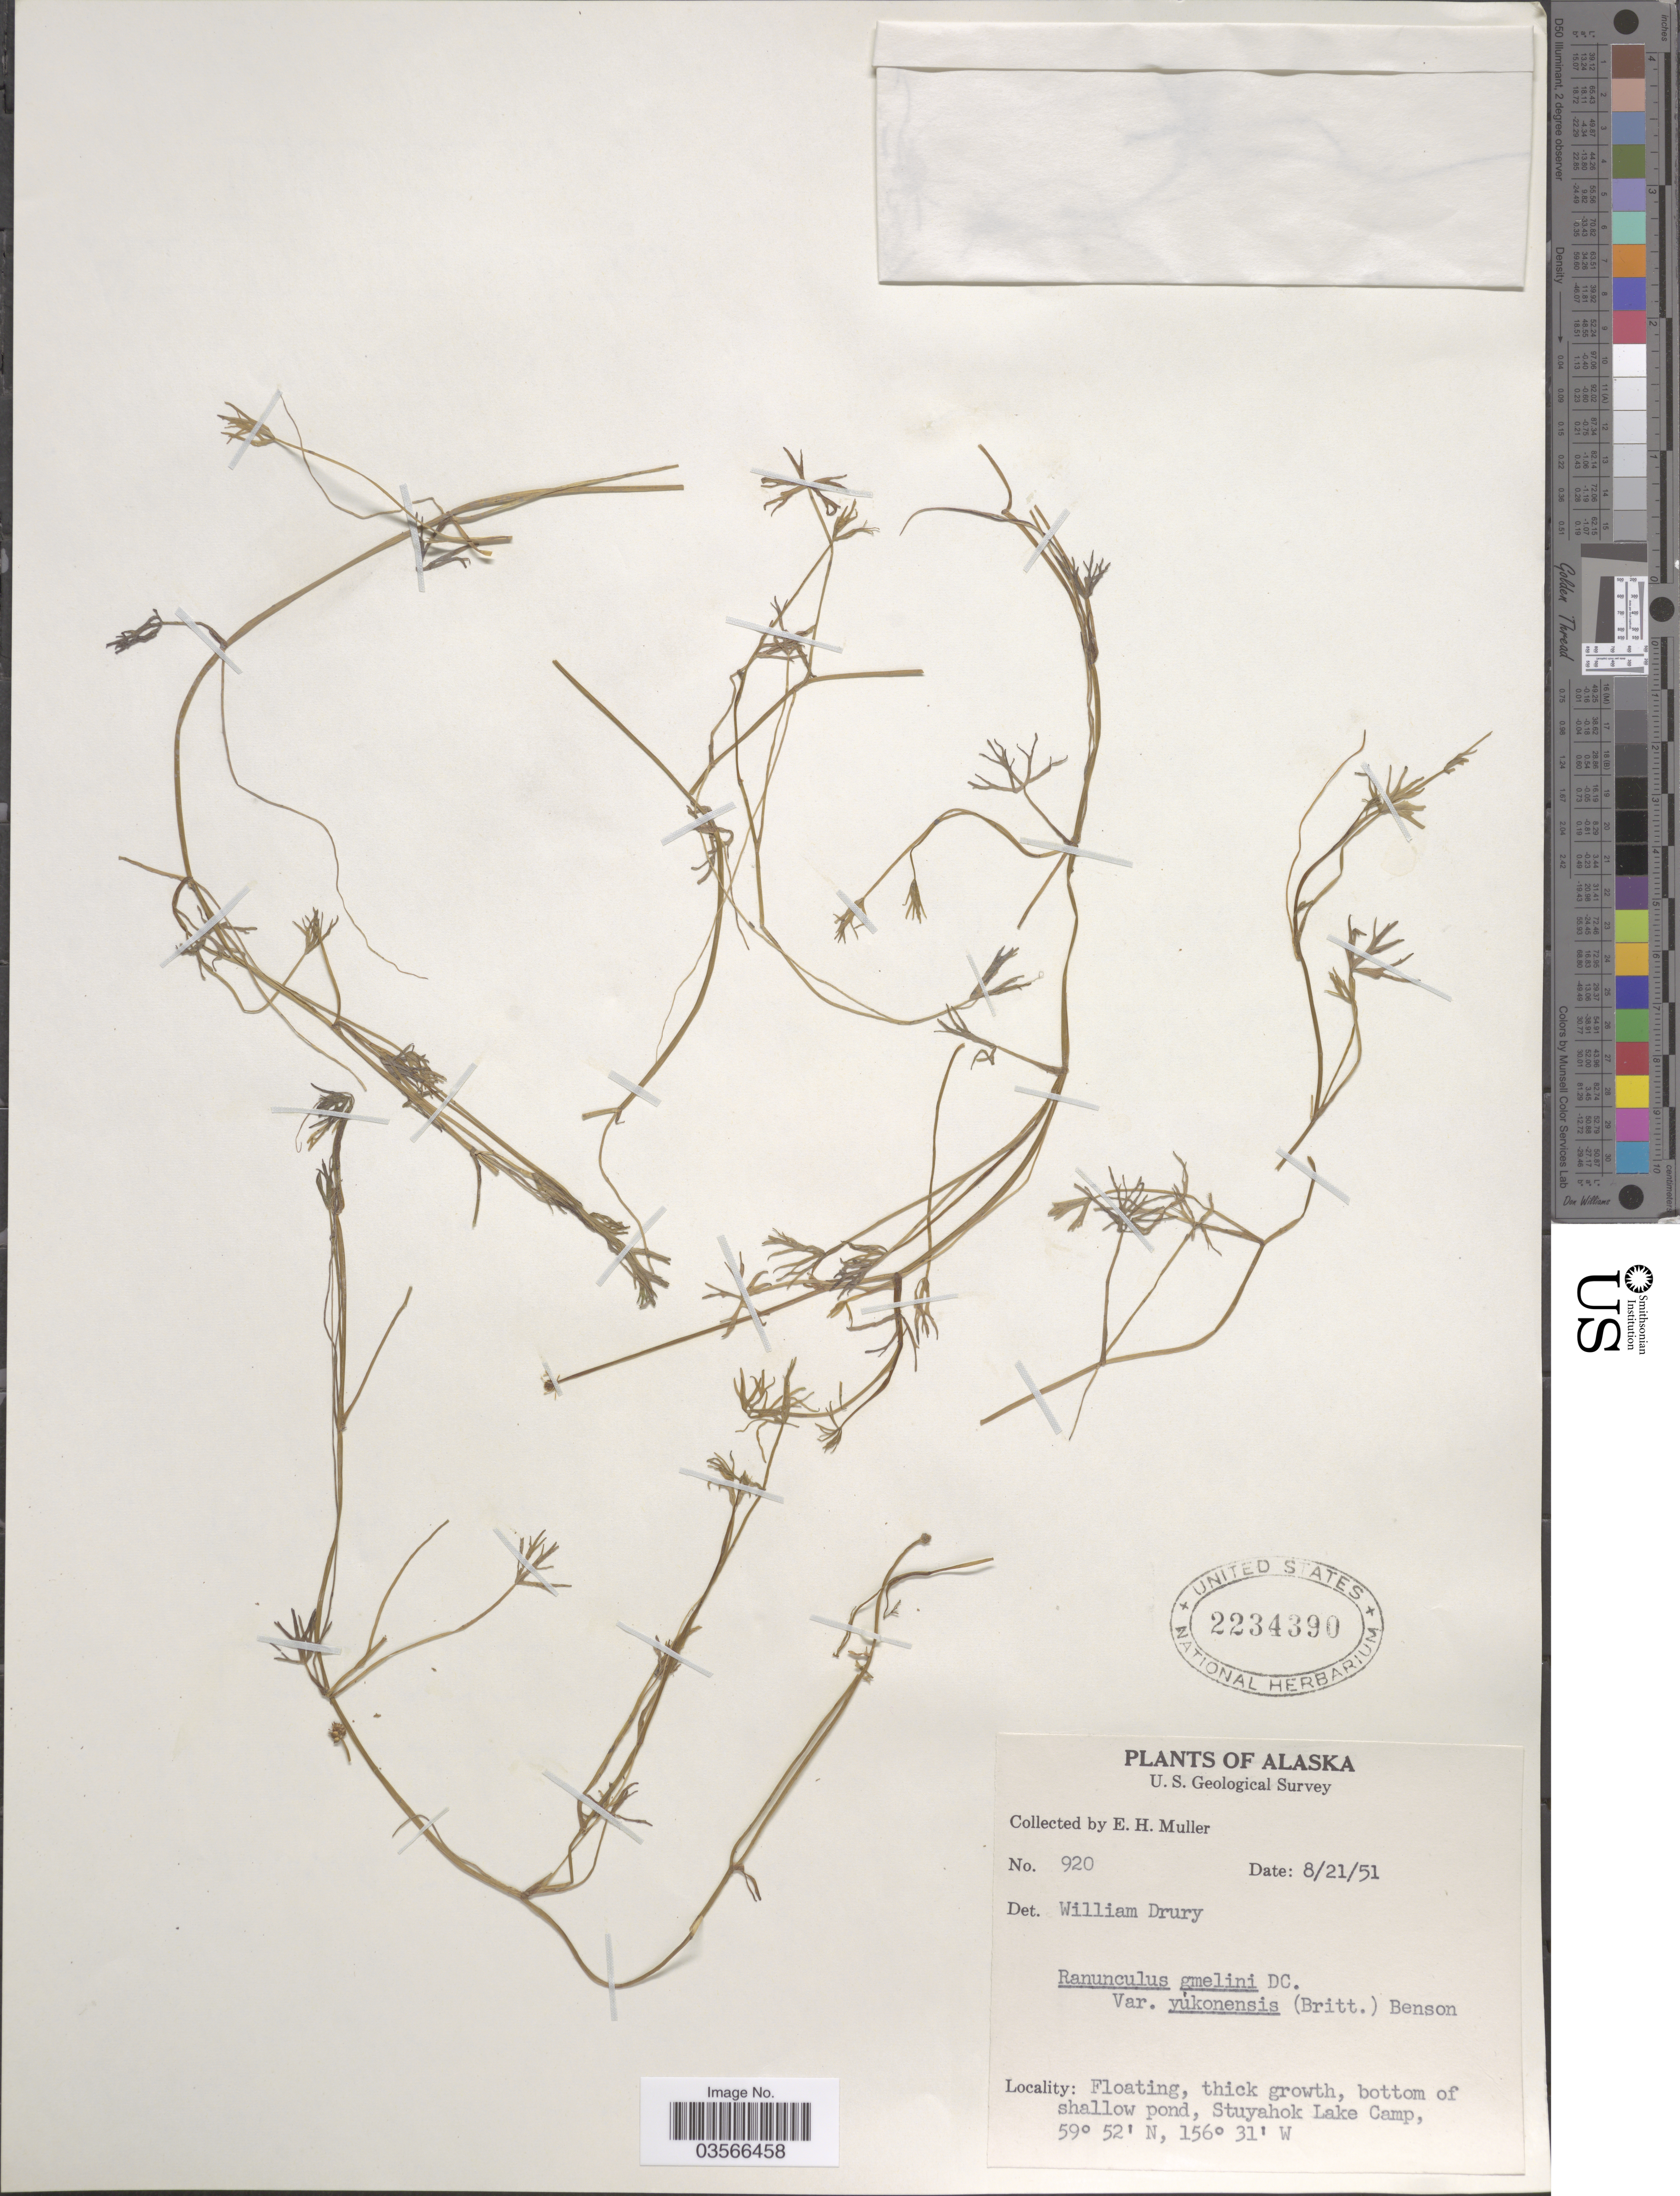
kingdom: Plantae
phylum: Tracheophyta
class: Magnoliopsida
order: Ranunculales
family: Ranunculaceae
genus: Ranunculus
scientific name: Ranunculus gmelinii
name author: DC.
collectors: E. H. Muller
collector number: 920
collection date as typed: Transcribed d/m/y: 21/8/51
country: United States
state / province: Alaska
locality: Floating, thick growth, bottom of shallow pond, Stuyahok Lake Camp.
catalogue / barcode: US 2234390